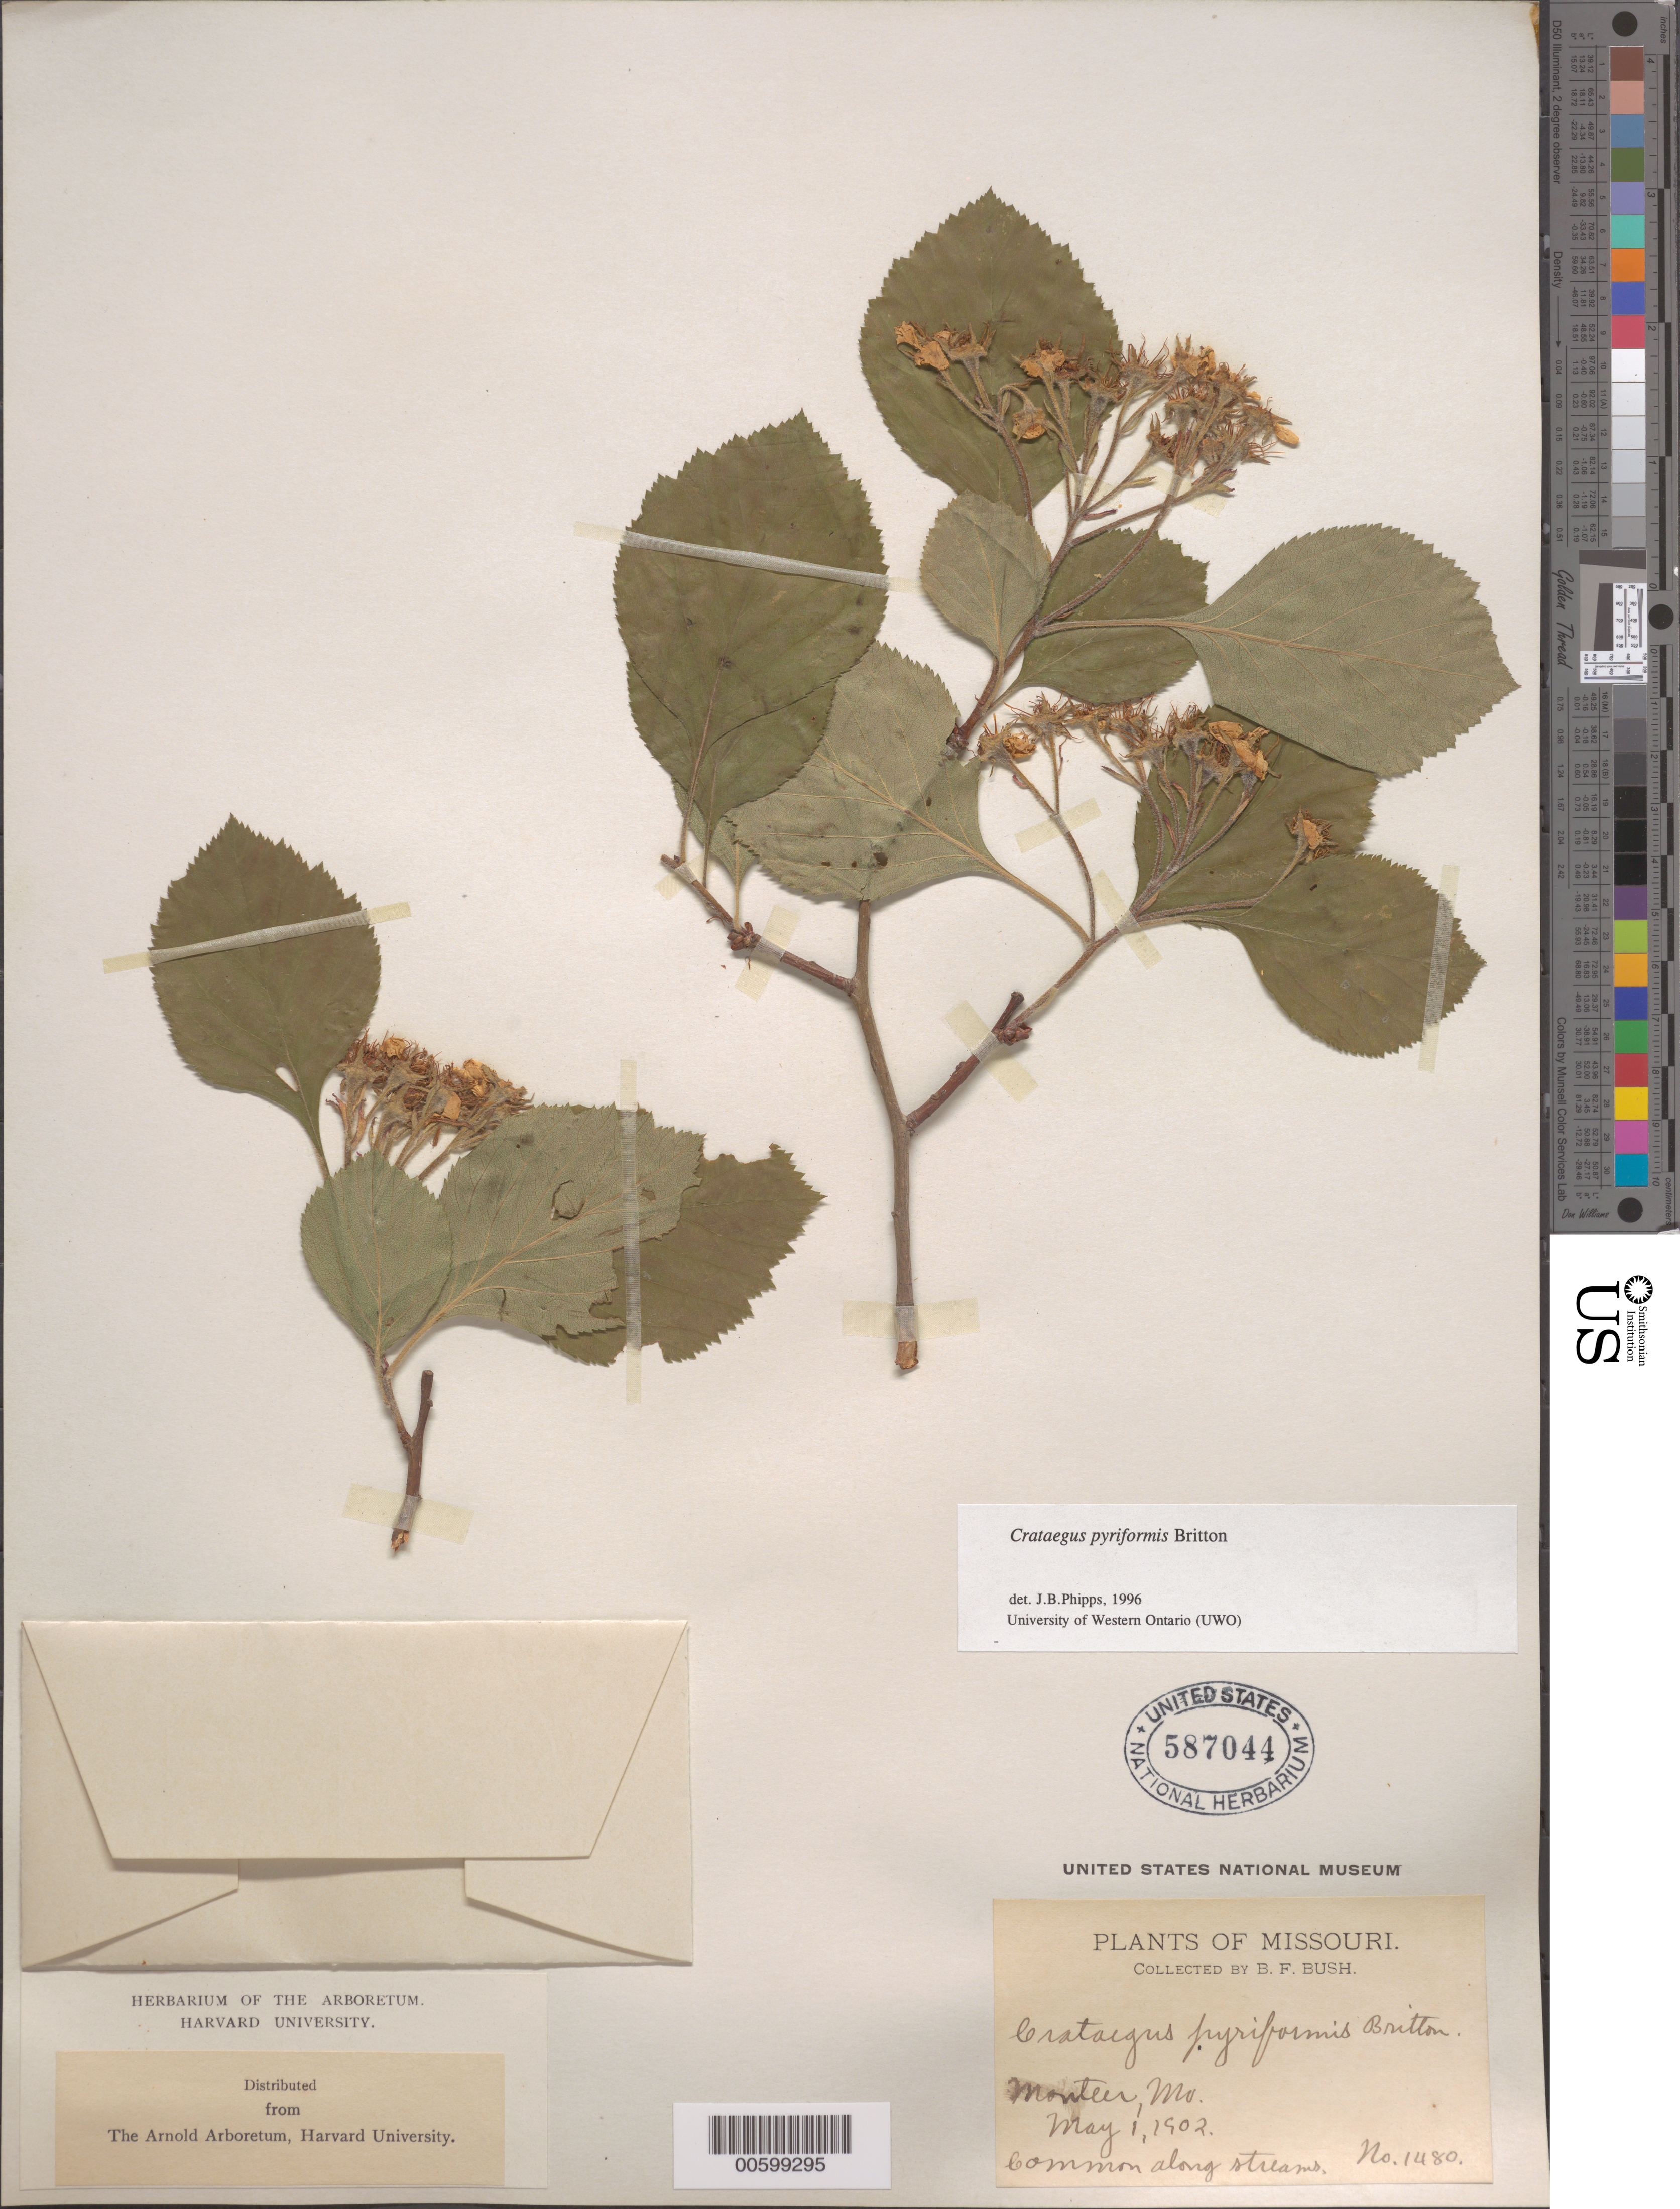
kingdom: Plantae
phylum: Tracheophyta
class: Magnoliopsida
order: Rosales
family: Rosaceae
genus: Crataegus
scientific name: Crataegus x dispessa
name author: Ashe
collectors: B. F. Bush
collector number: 1480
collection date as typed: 01 May 1902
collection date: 1902-05-01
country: United States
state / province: Missouri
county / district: Shannon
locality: Monteer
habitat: along streams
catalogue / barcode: US 587044